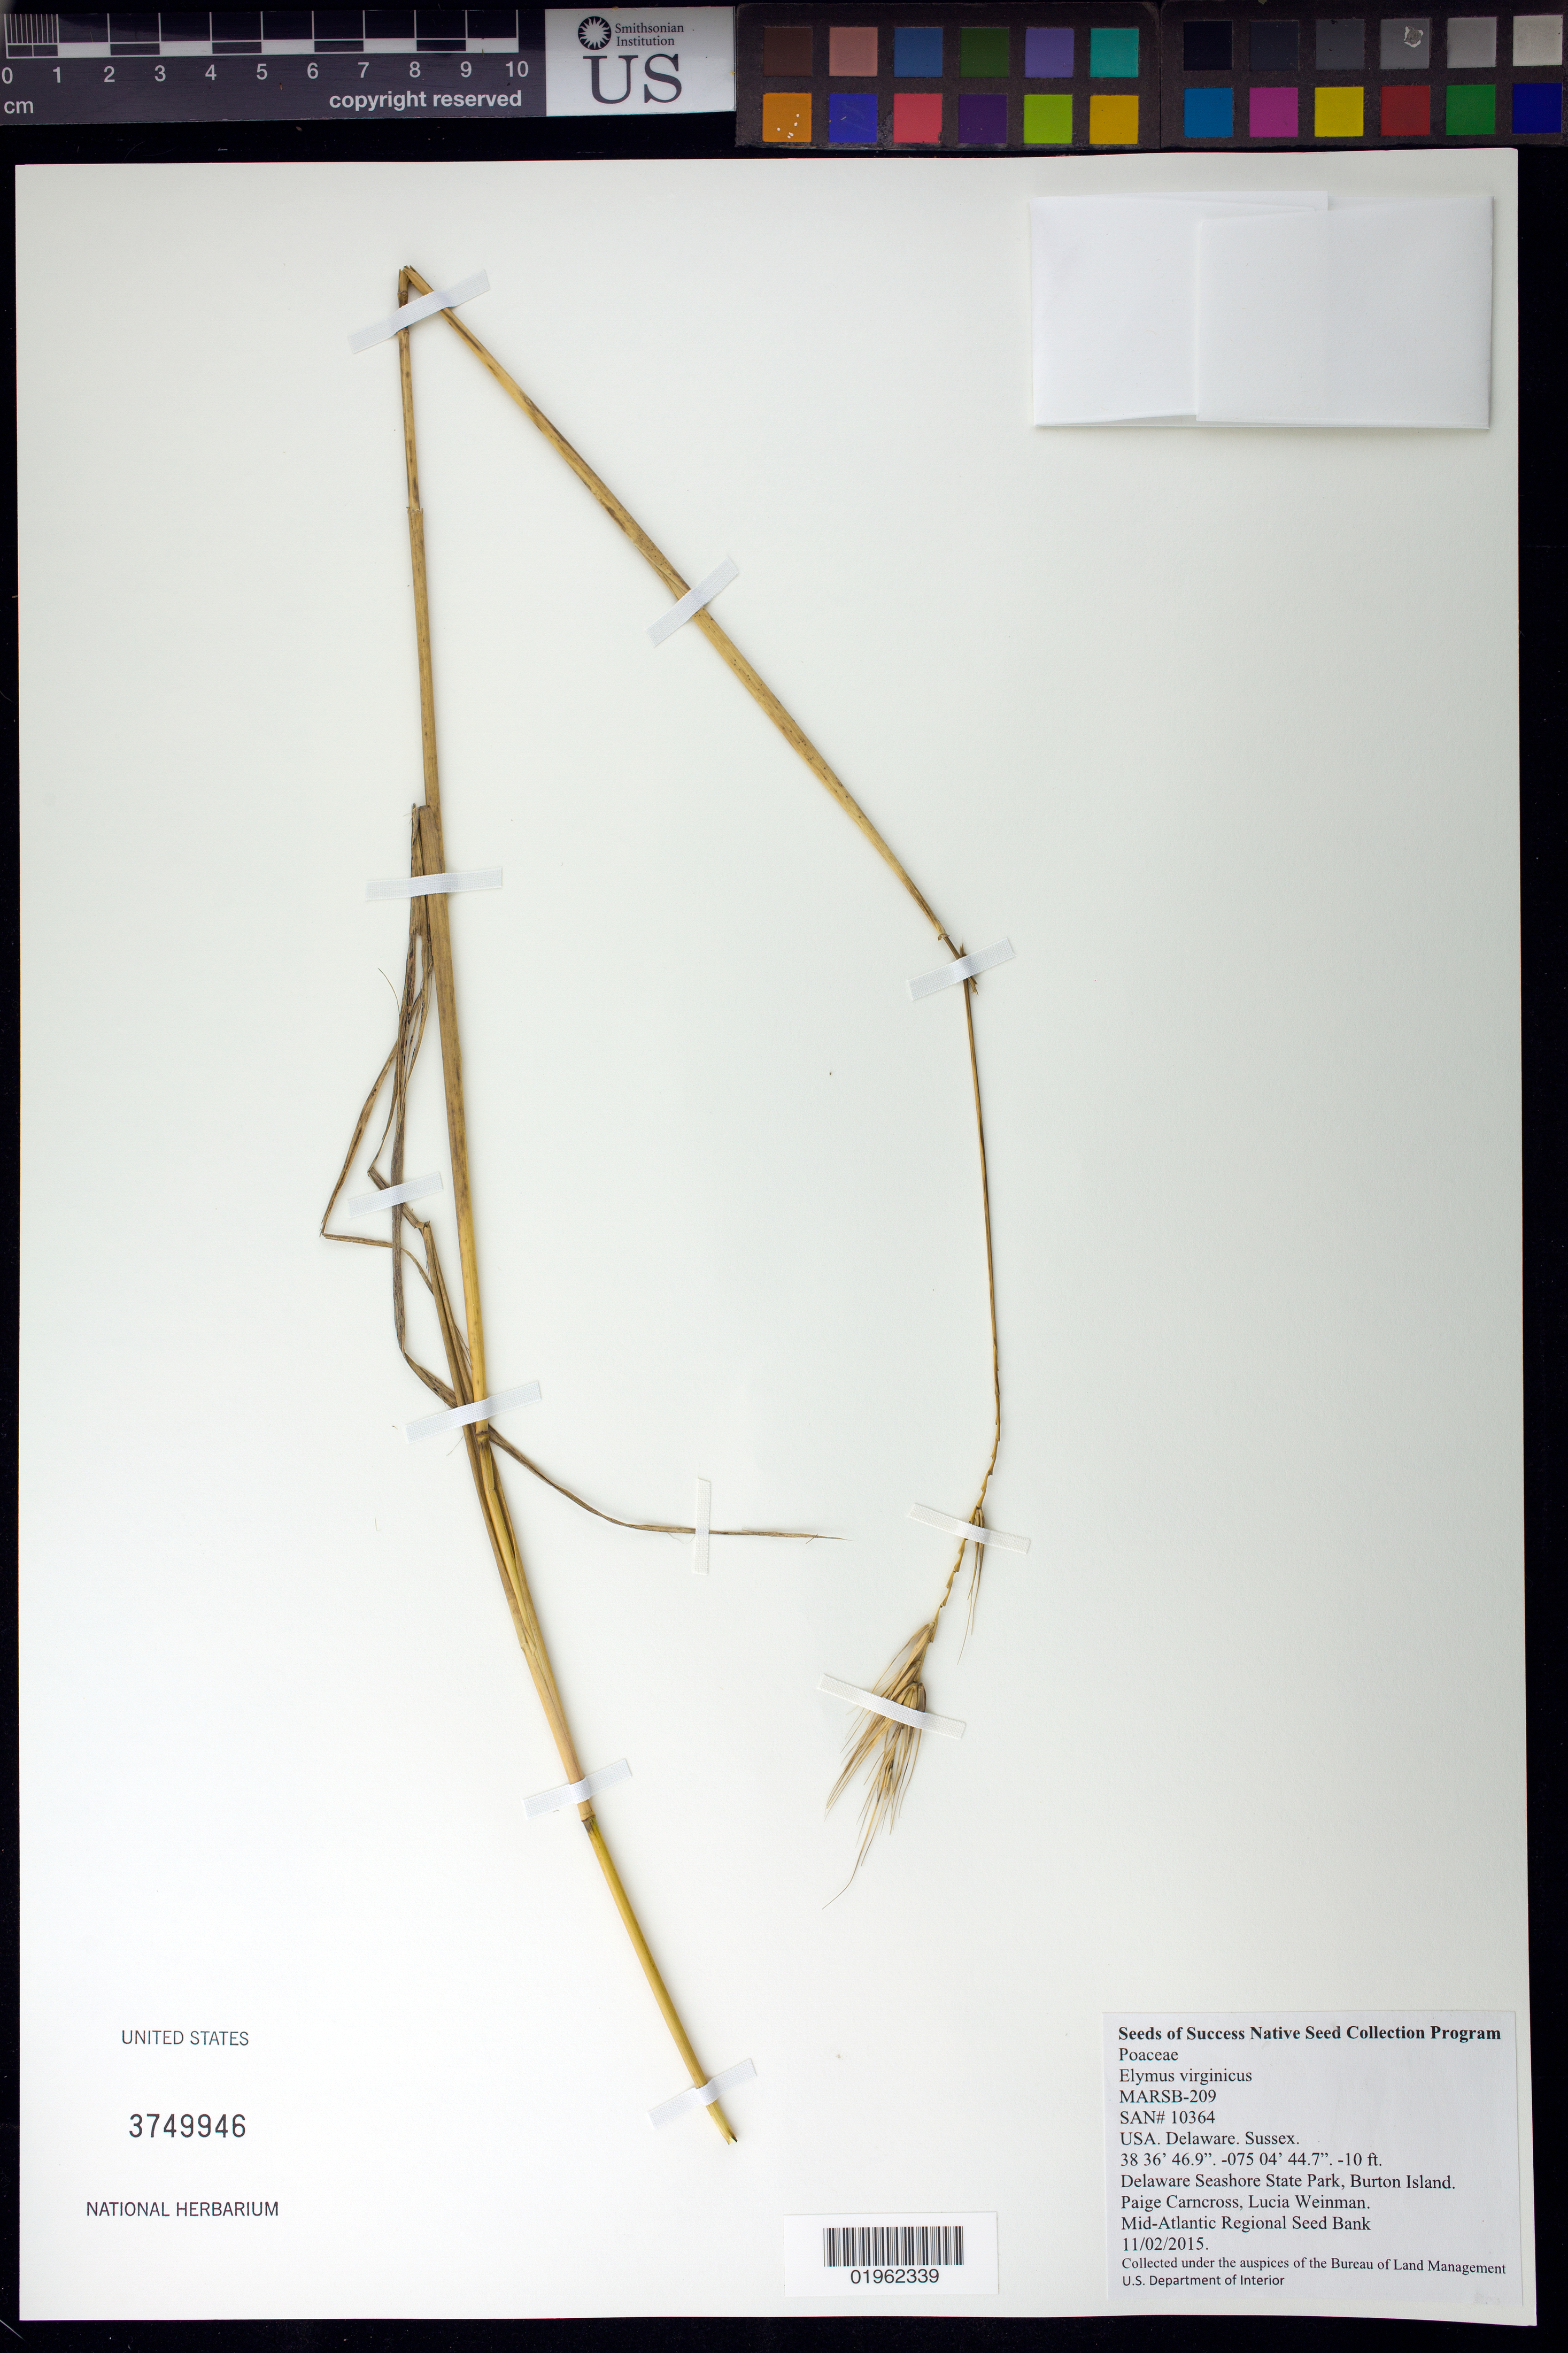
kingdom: Plantae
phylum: Tracheophyta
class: Liliopsida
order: Poales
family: Poaceae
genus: Elymus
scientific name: Elymus virginicus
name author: L.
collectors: P. Carncross & L. Weinman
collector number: MARSB-209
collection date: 2015-11-02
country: United States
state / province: Delaware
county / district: Sussex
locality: Delaware Seashore State Park, Burton Island Trail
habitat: North Atlantic Maritime Scrub Forest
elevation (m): -3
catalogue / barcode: US 3749946